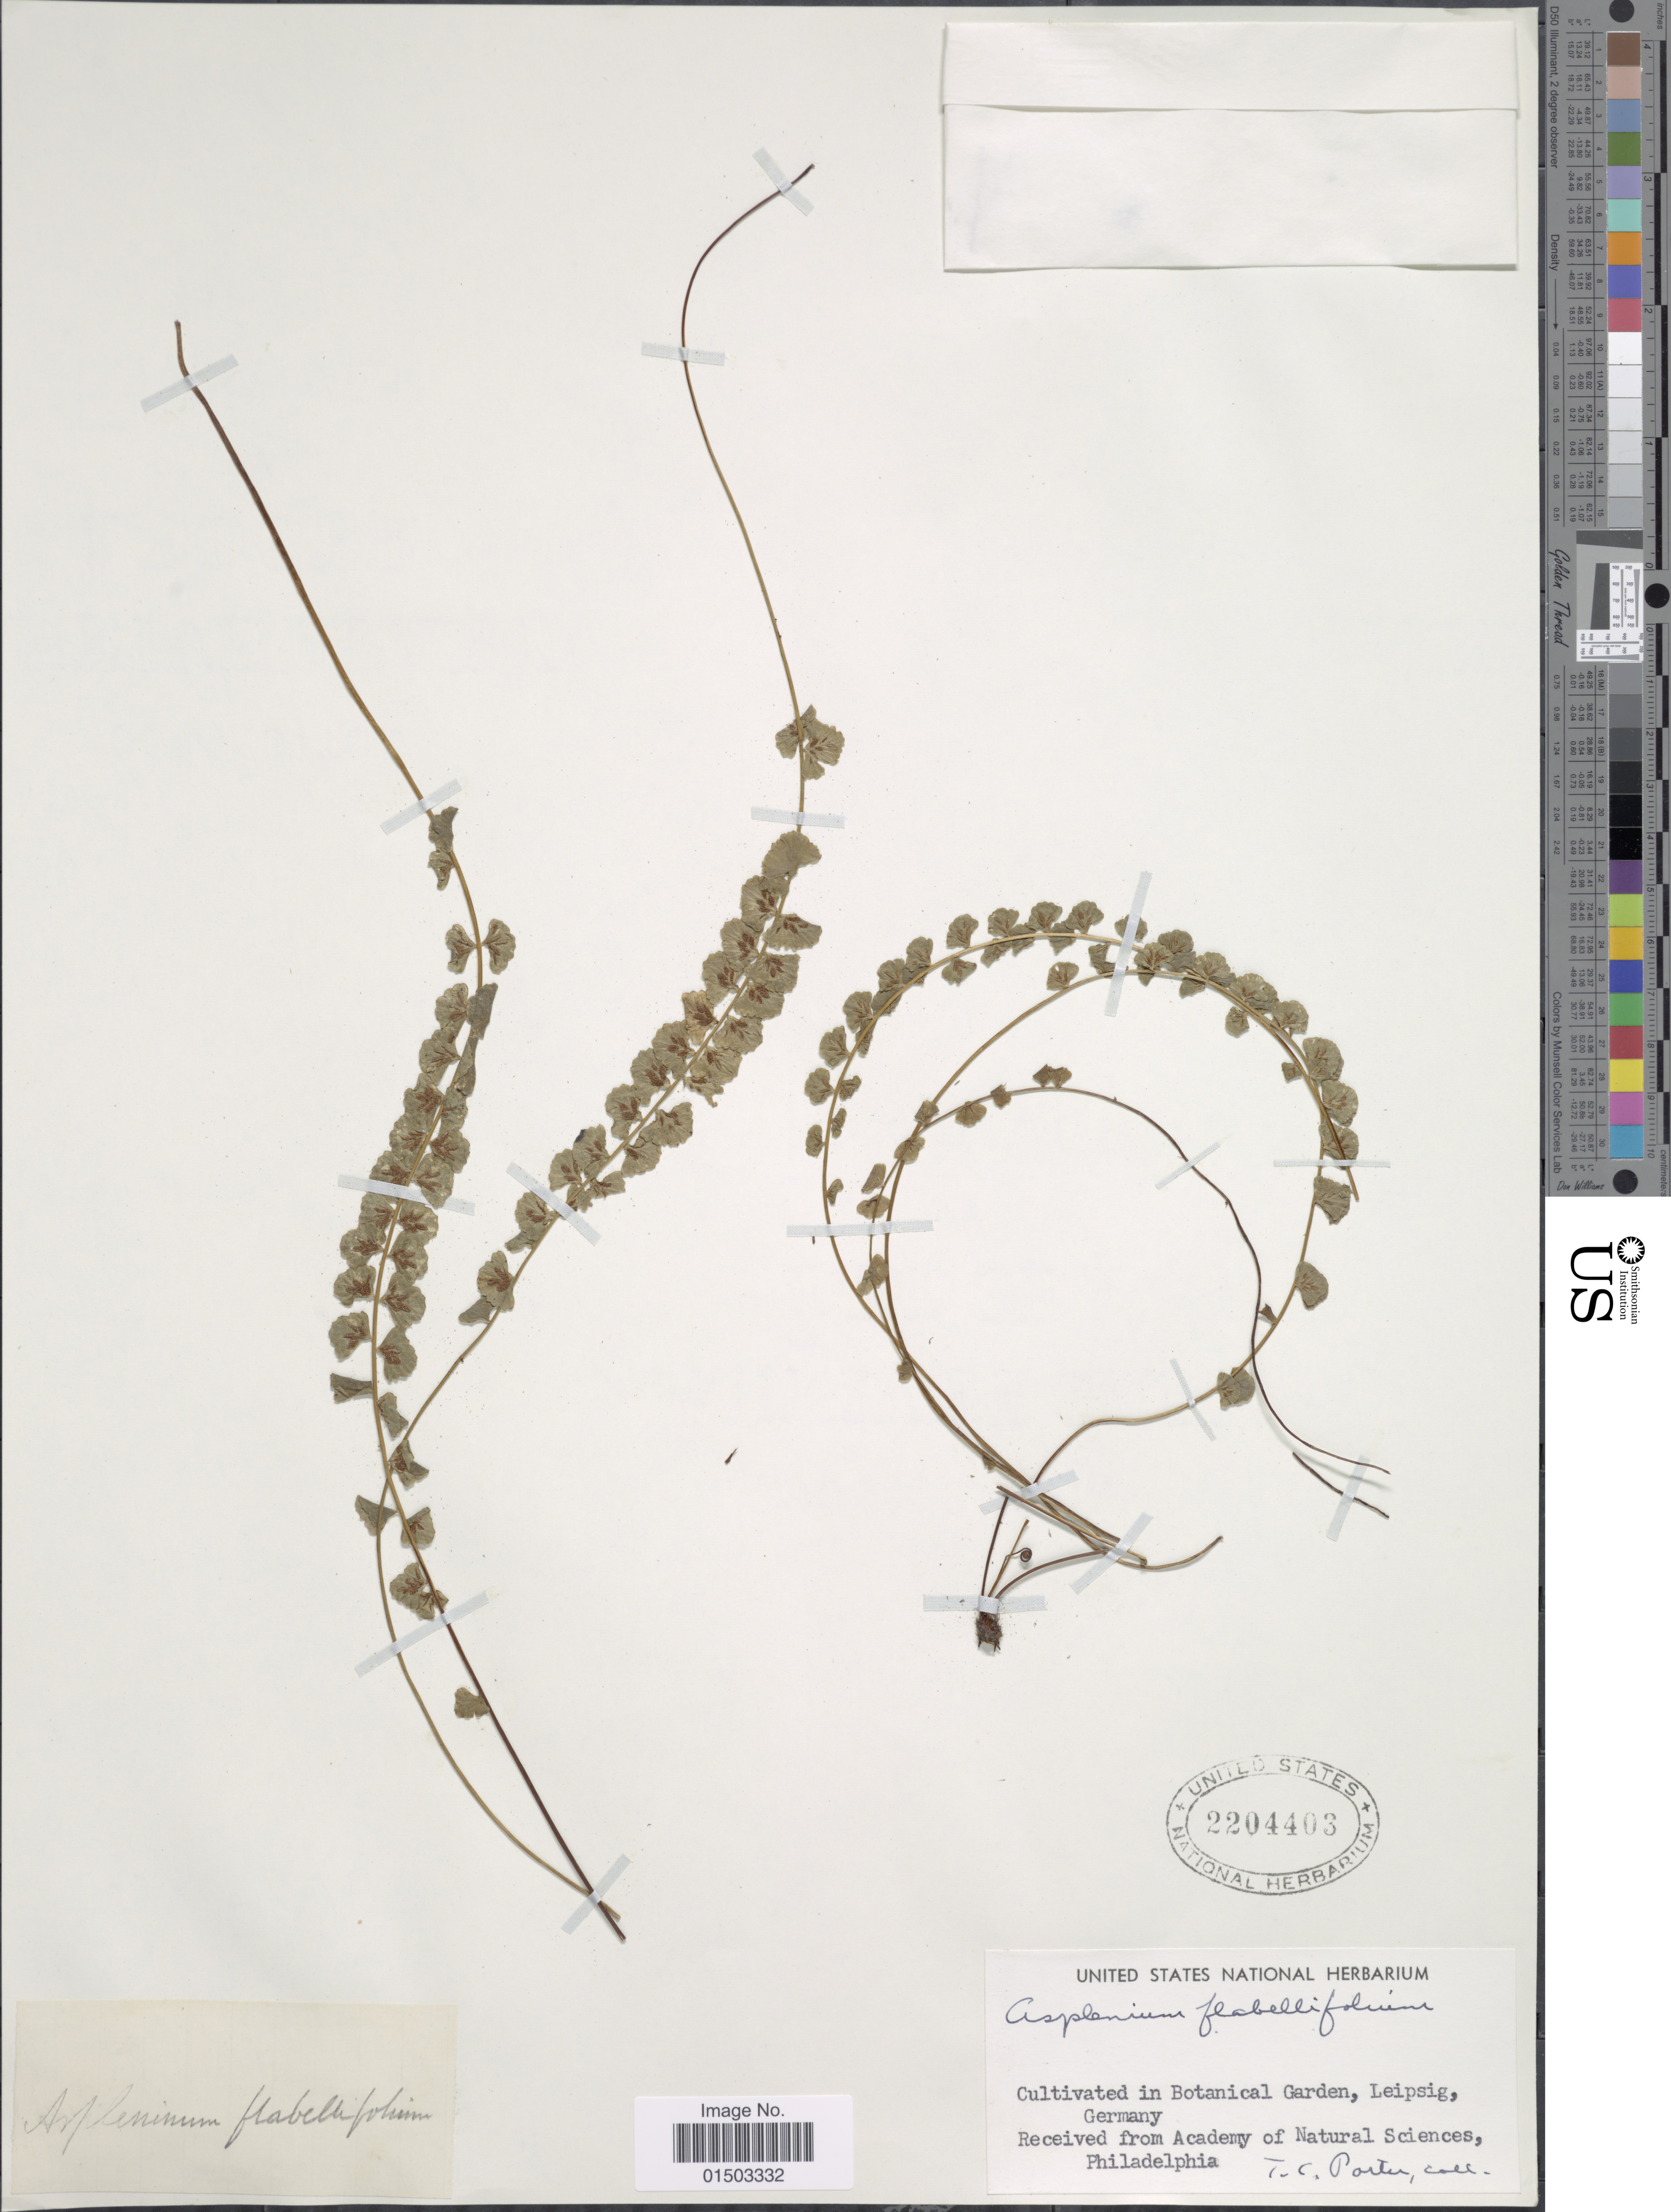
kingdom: Plantae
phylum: Tracheophyta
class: Polypodiopsida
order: Polypodiales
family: Aspleniaceae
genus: Asplenium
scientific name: Asplenium flabellifolium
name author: Cav.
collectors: T. C. Porter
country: Germany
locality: Cultivated in Botanical Garden, Leipsig, Germany.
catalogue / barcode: US 2204403